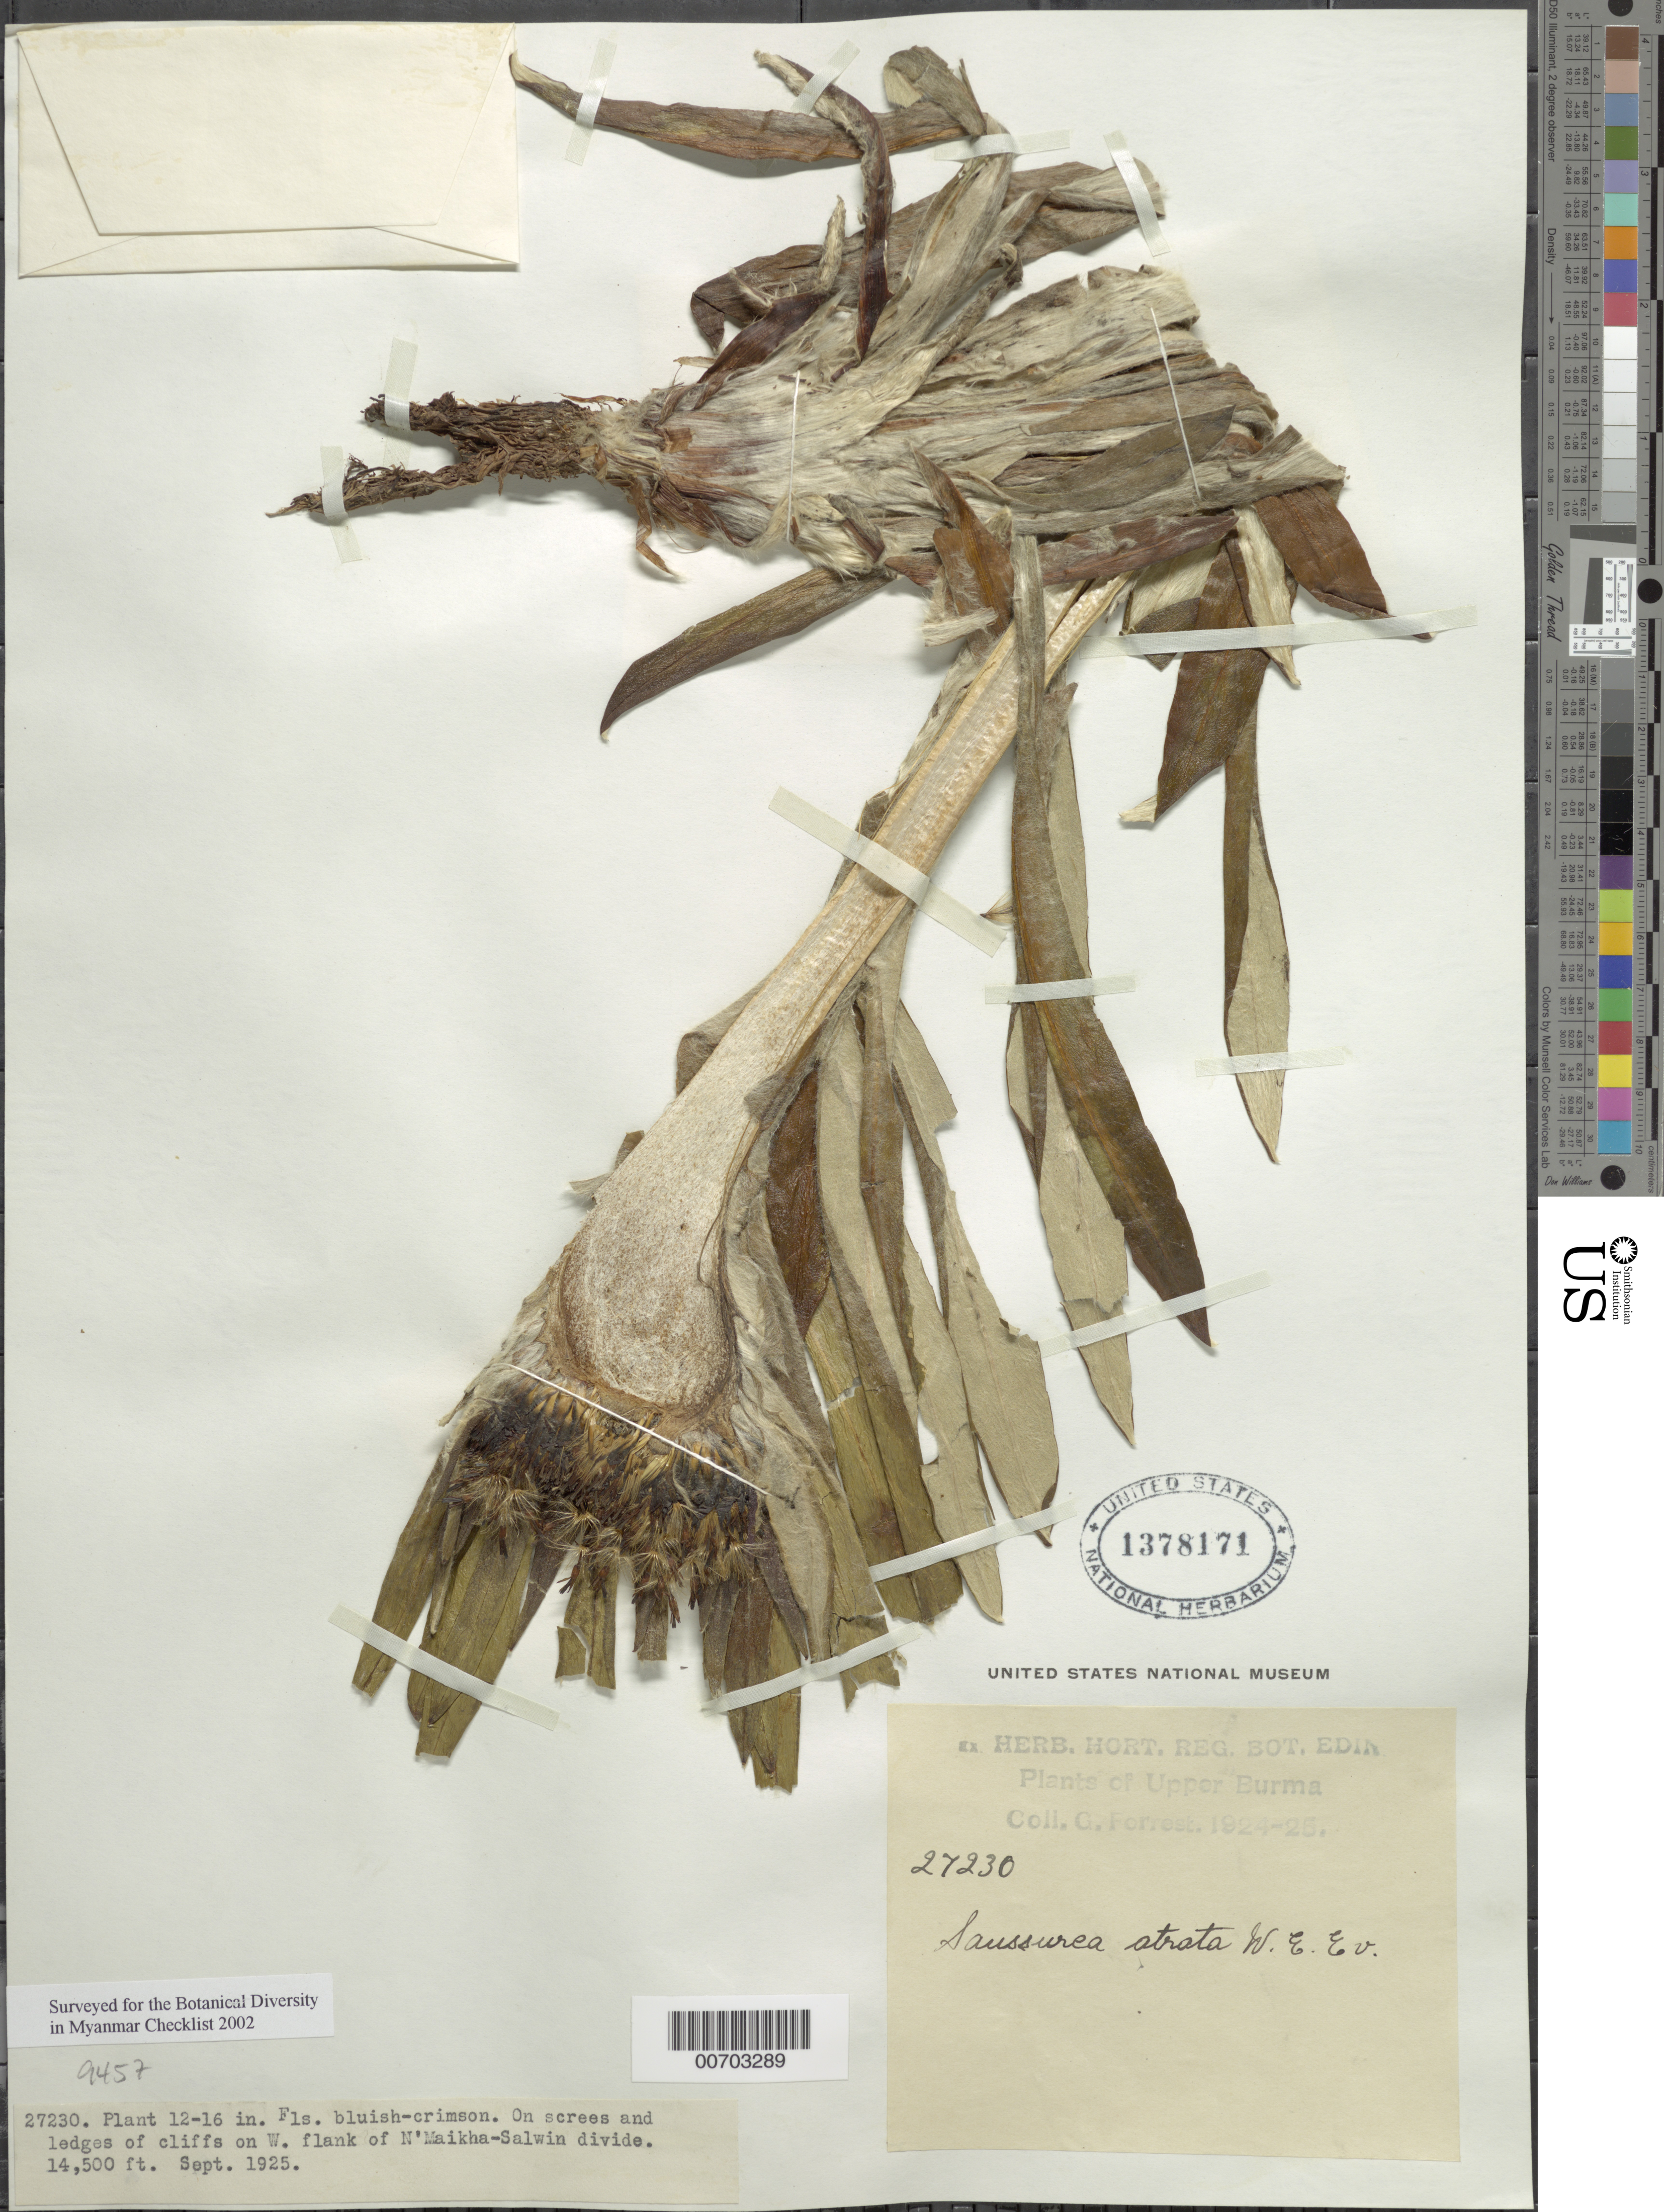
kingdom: Plantae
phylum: Tracheophyta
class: Magnoliopsida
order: Asterales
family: Asteraceae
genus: Saussurea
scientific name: Saussurea atrata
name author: W.E. Evans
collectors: G. Forrest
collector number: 27230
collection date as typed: Sep 1925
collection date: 1925-09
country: Myanmar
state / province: Kachin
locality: N'Maikha-Salwin Divide, W flank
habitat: On screes and ledges of cliffs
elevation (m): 4420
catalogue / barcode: US 1378171